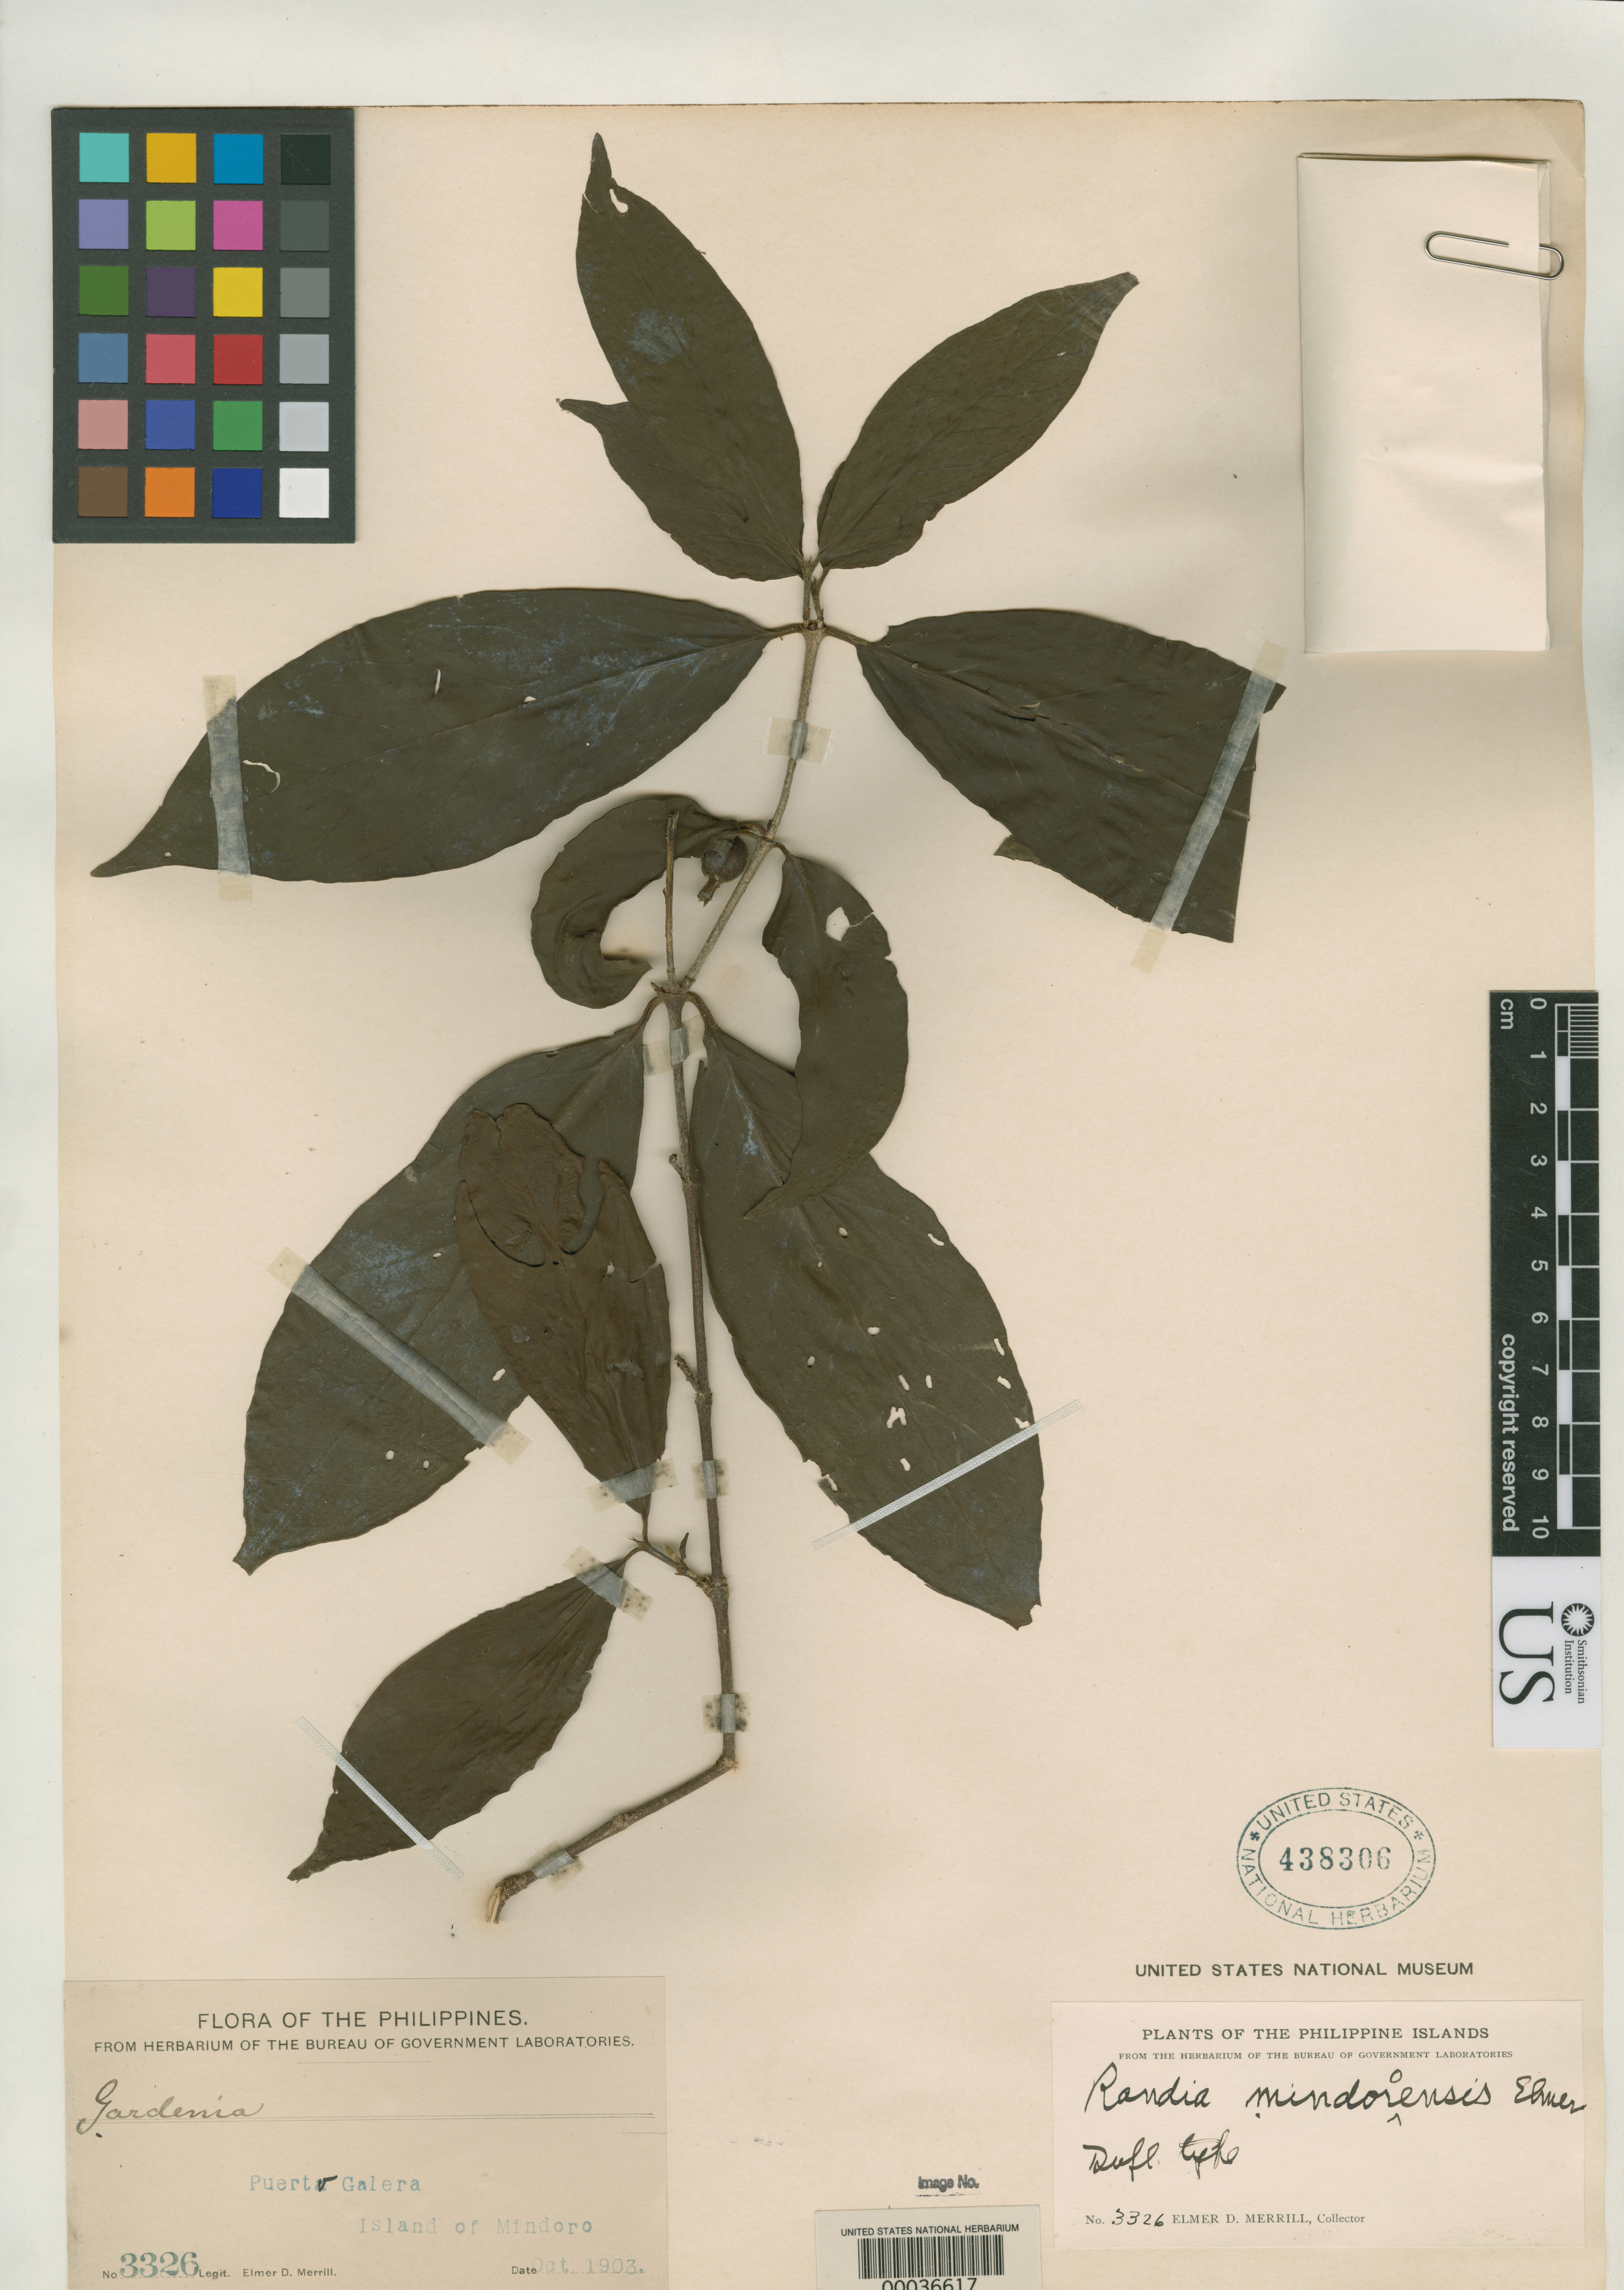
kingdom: Plantae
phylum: Tracheophyta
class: Magnoliopsida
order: Gentianales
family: Rubiaceae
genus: Randia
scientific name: Randia mindoroensis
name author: Elmer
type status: Isotype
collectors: E. D. Merrill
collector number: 3326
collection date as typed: Oct 1903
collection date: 1903-10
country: Philippines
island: Mindoro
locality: Puerto Galera.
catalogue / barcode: US 438306